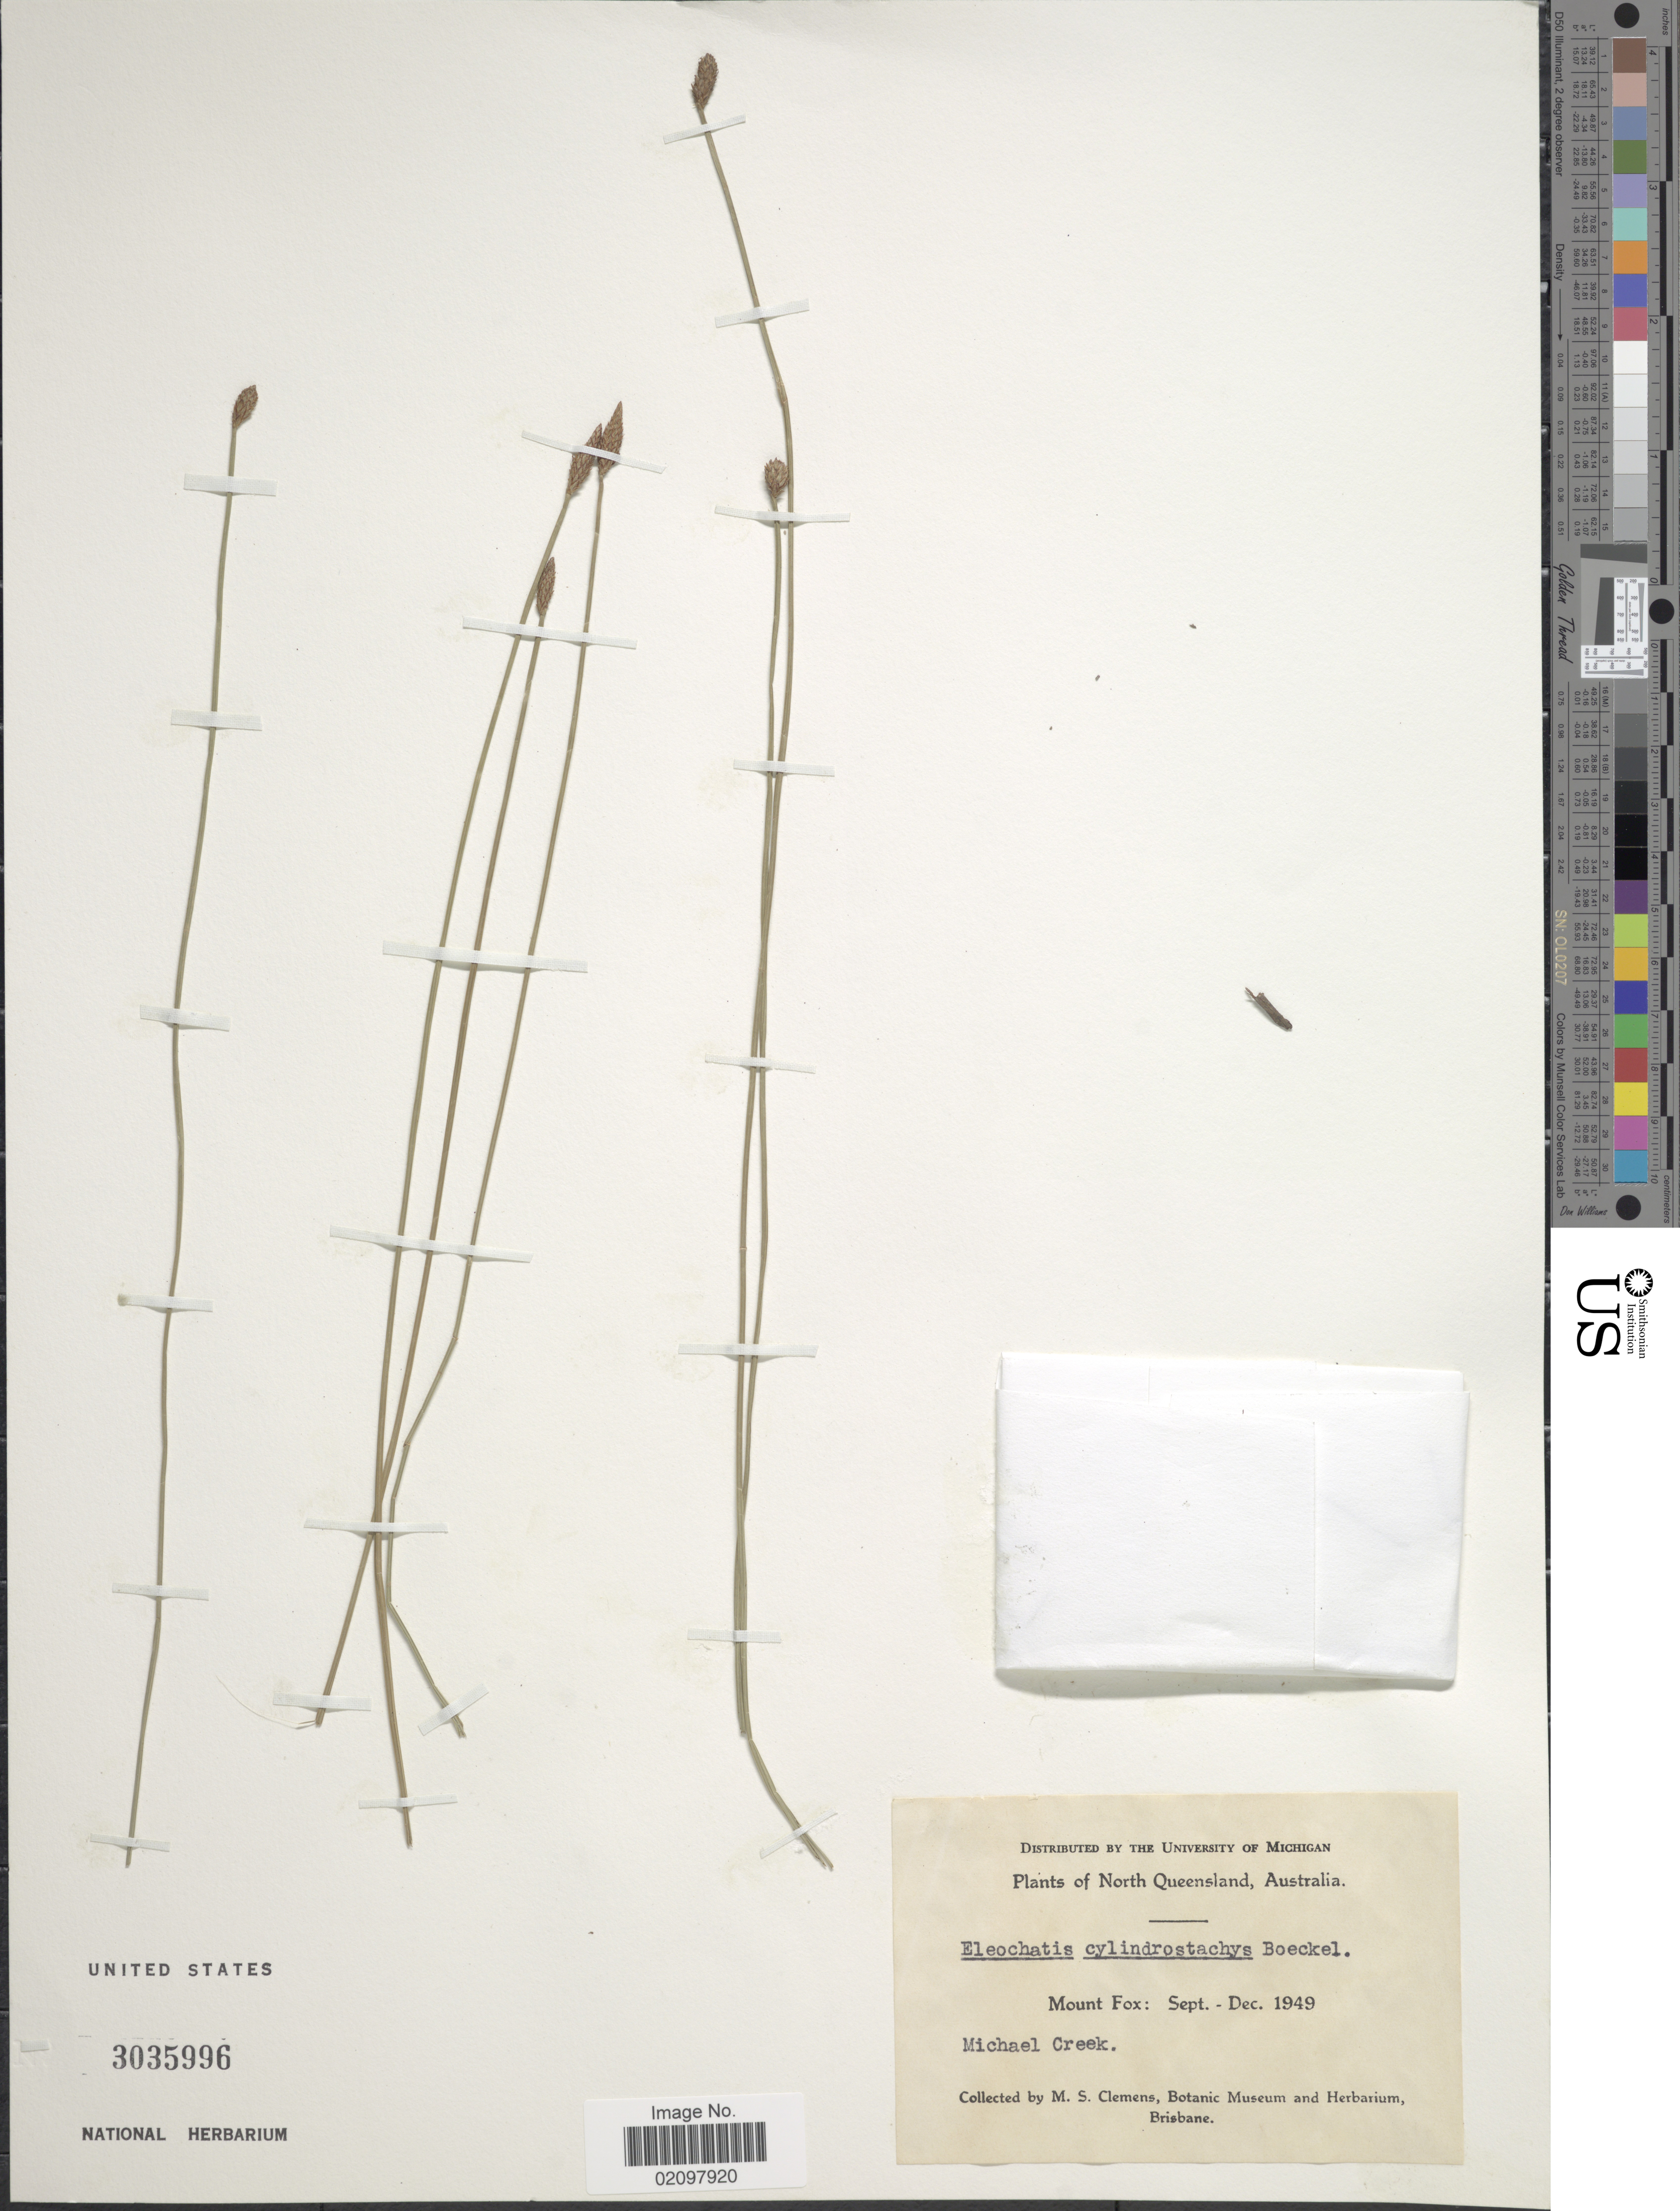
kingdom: Plantae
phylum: Tracheophyta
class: Liliopsida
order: Poales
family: Cyperaceae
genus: Eleocharis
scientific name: Eleocharis cylindrostachys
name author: Boeckeler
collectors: M. S. Clemens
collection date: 1949-09/1949-12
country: Australia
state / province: Queensland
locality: North Queensland, Mount Fox, Michael Creek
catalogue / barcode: US 3035996